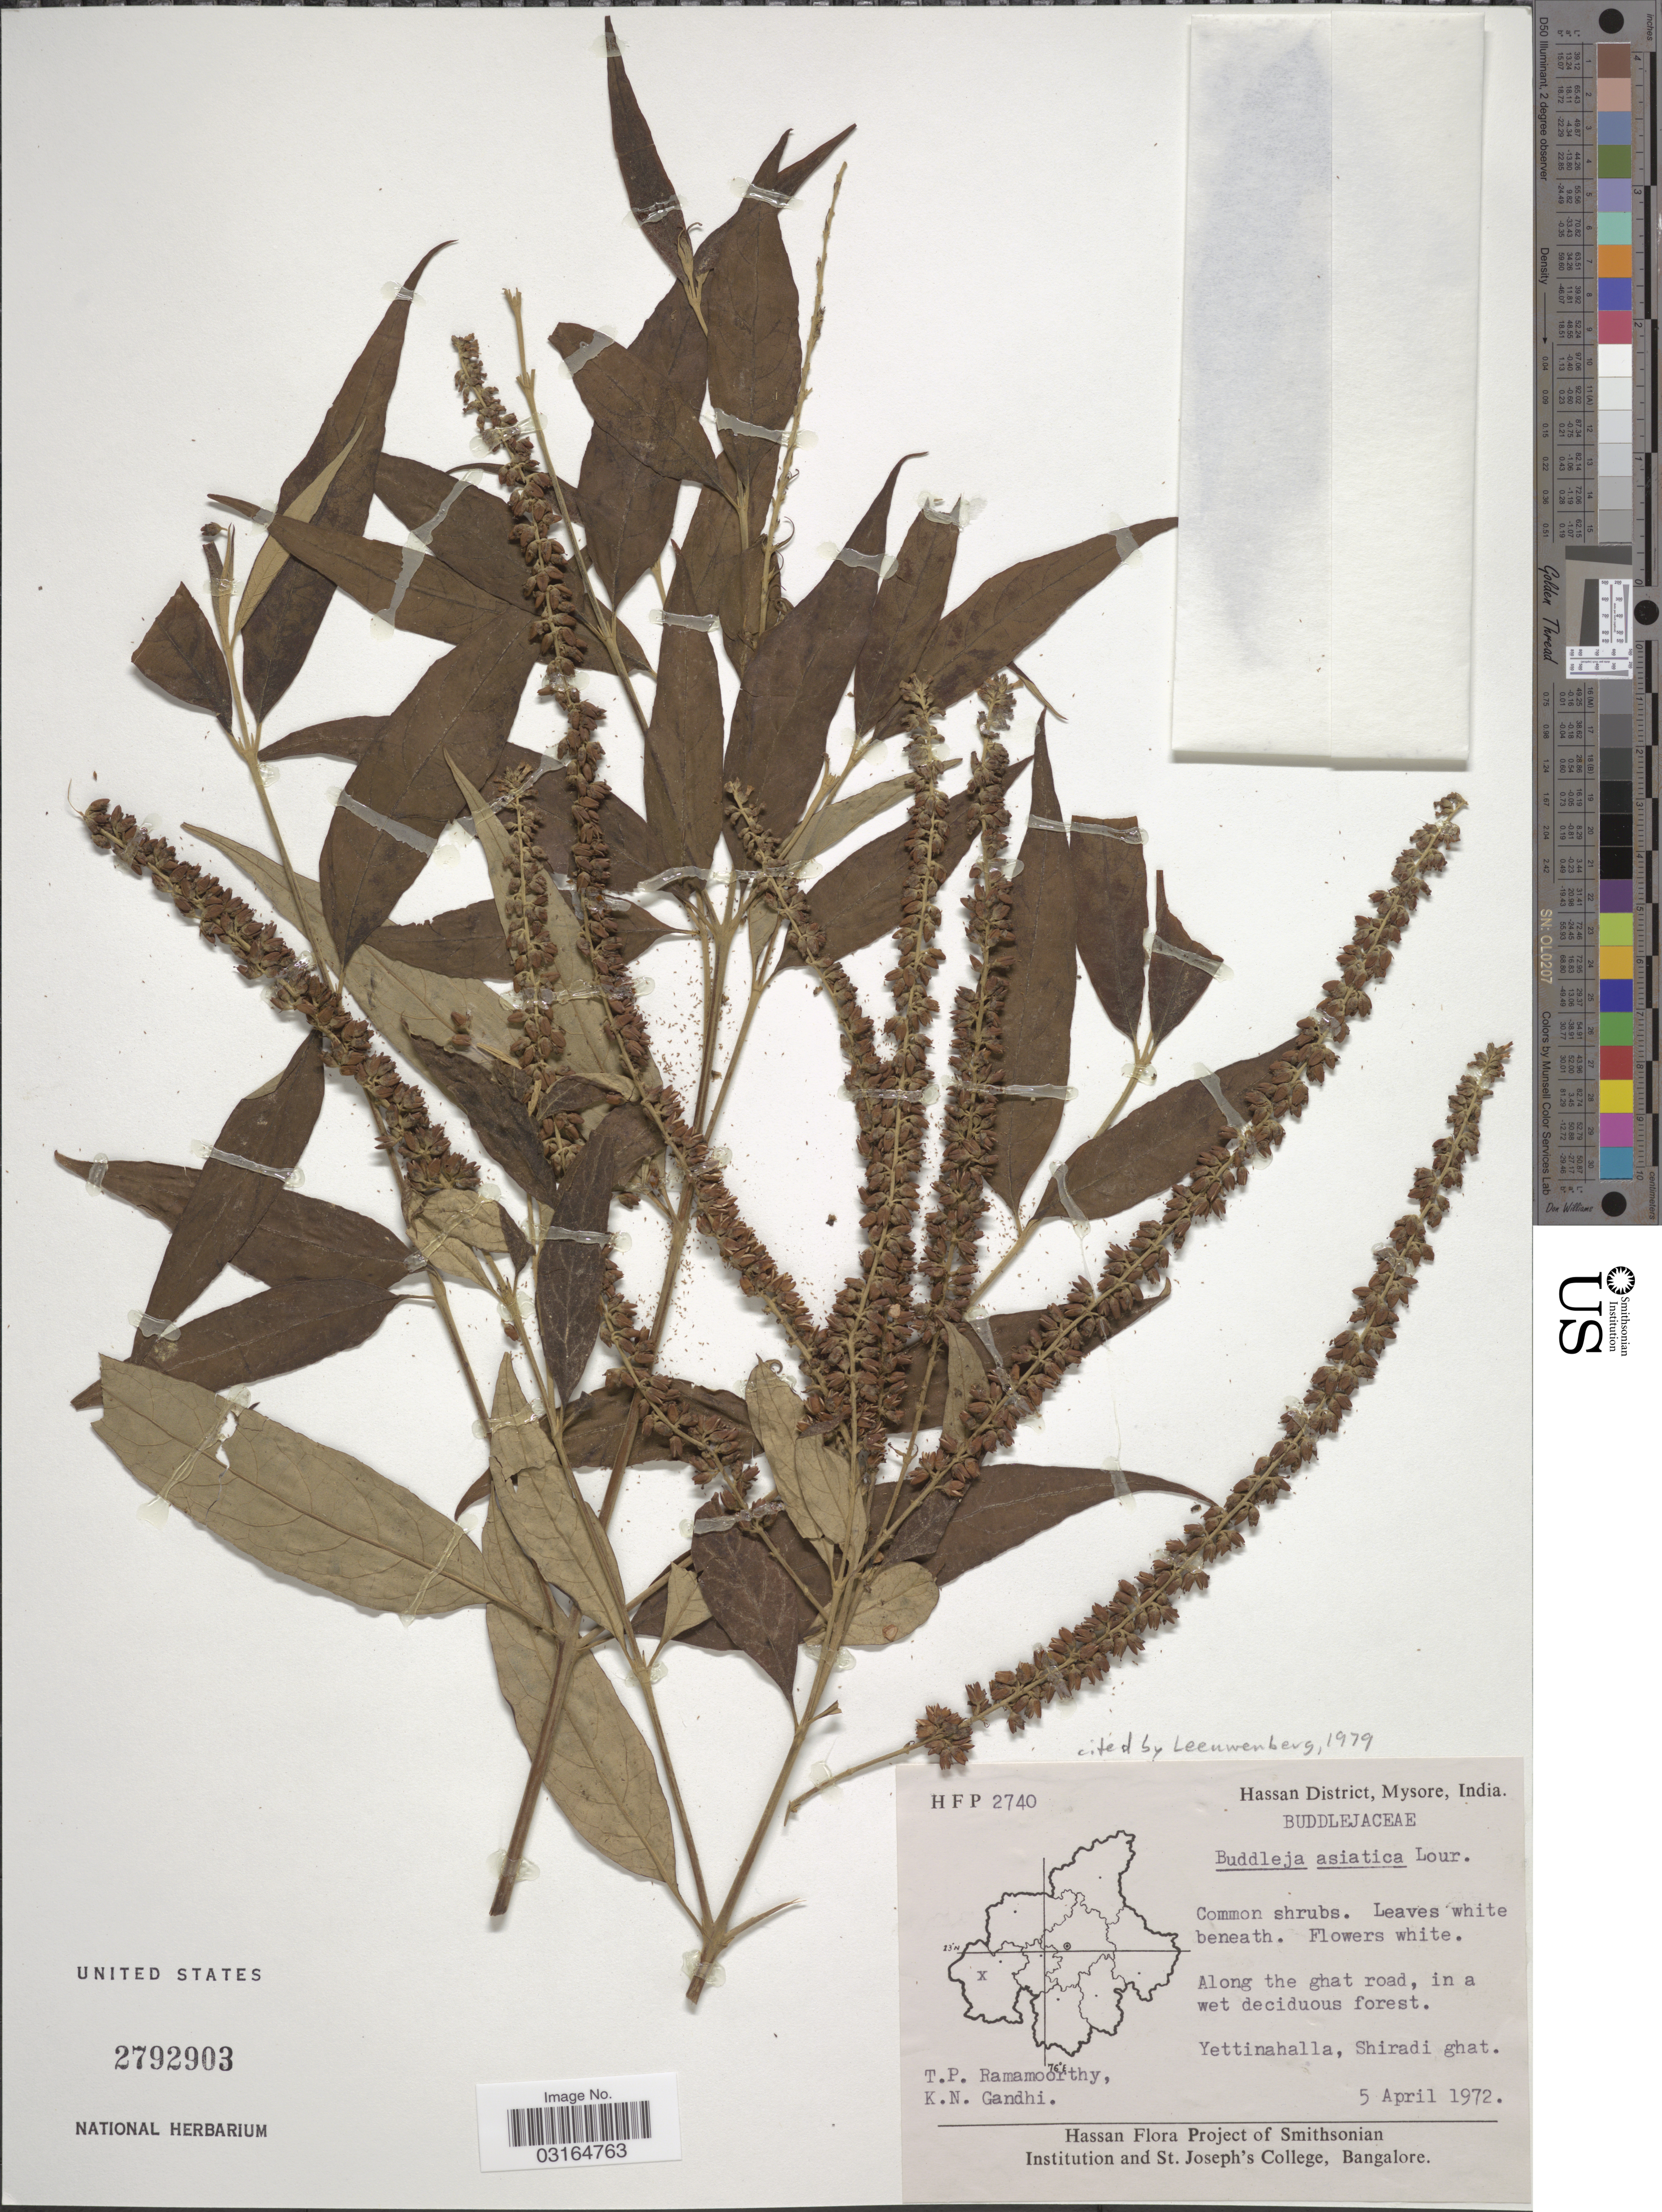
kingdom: Plantae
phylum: Tracheophyta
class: Magnoliopsida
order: Lamiales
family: Scrophulariaceae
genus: Buddleja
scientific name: Buddleja asiatica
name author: Lour.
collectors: T. P. Ramamoorthy & K. N. Gandhi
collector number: HFP 2740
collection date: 1972-04-05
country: India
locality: Hassan District, Mysore. Along the ghat road, in a wet deciduous forest. Yettinahalla, Shiradi ghat.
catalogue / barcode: US 2792903